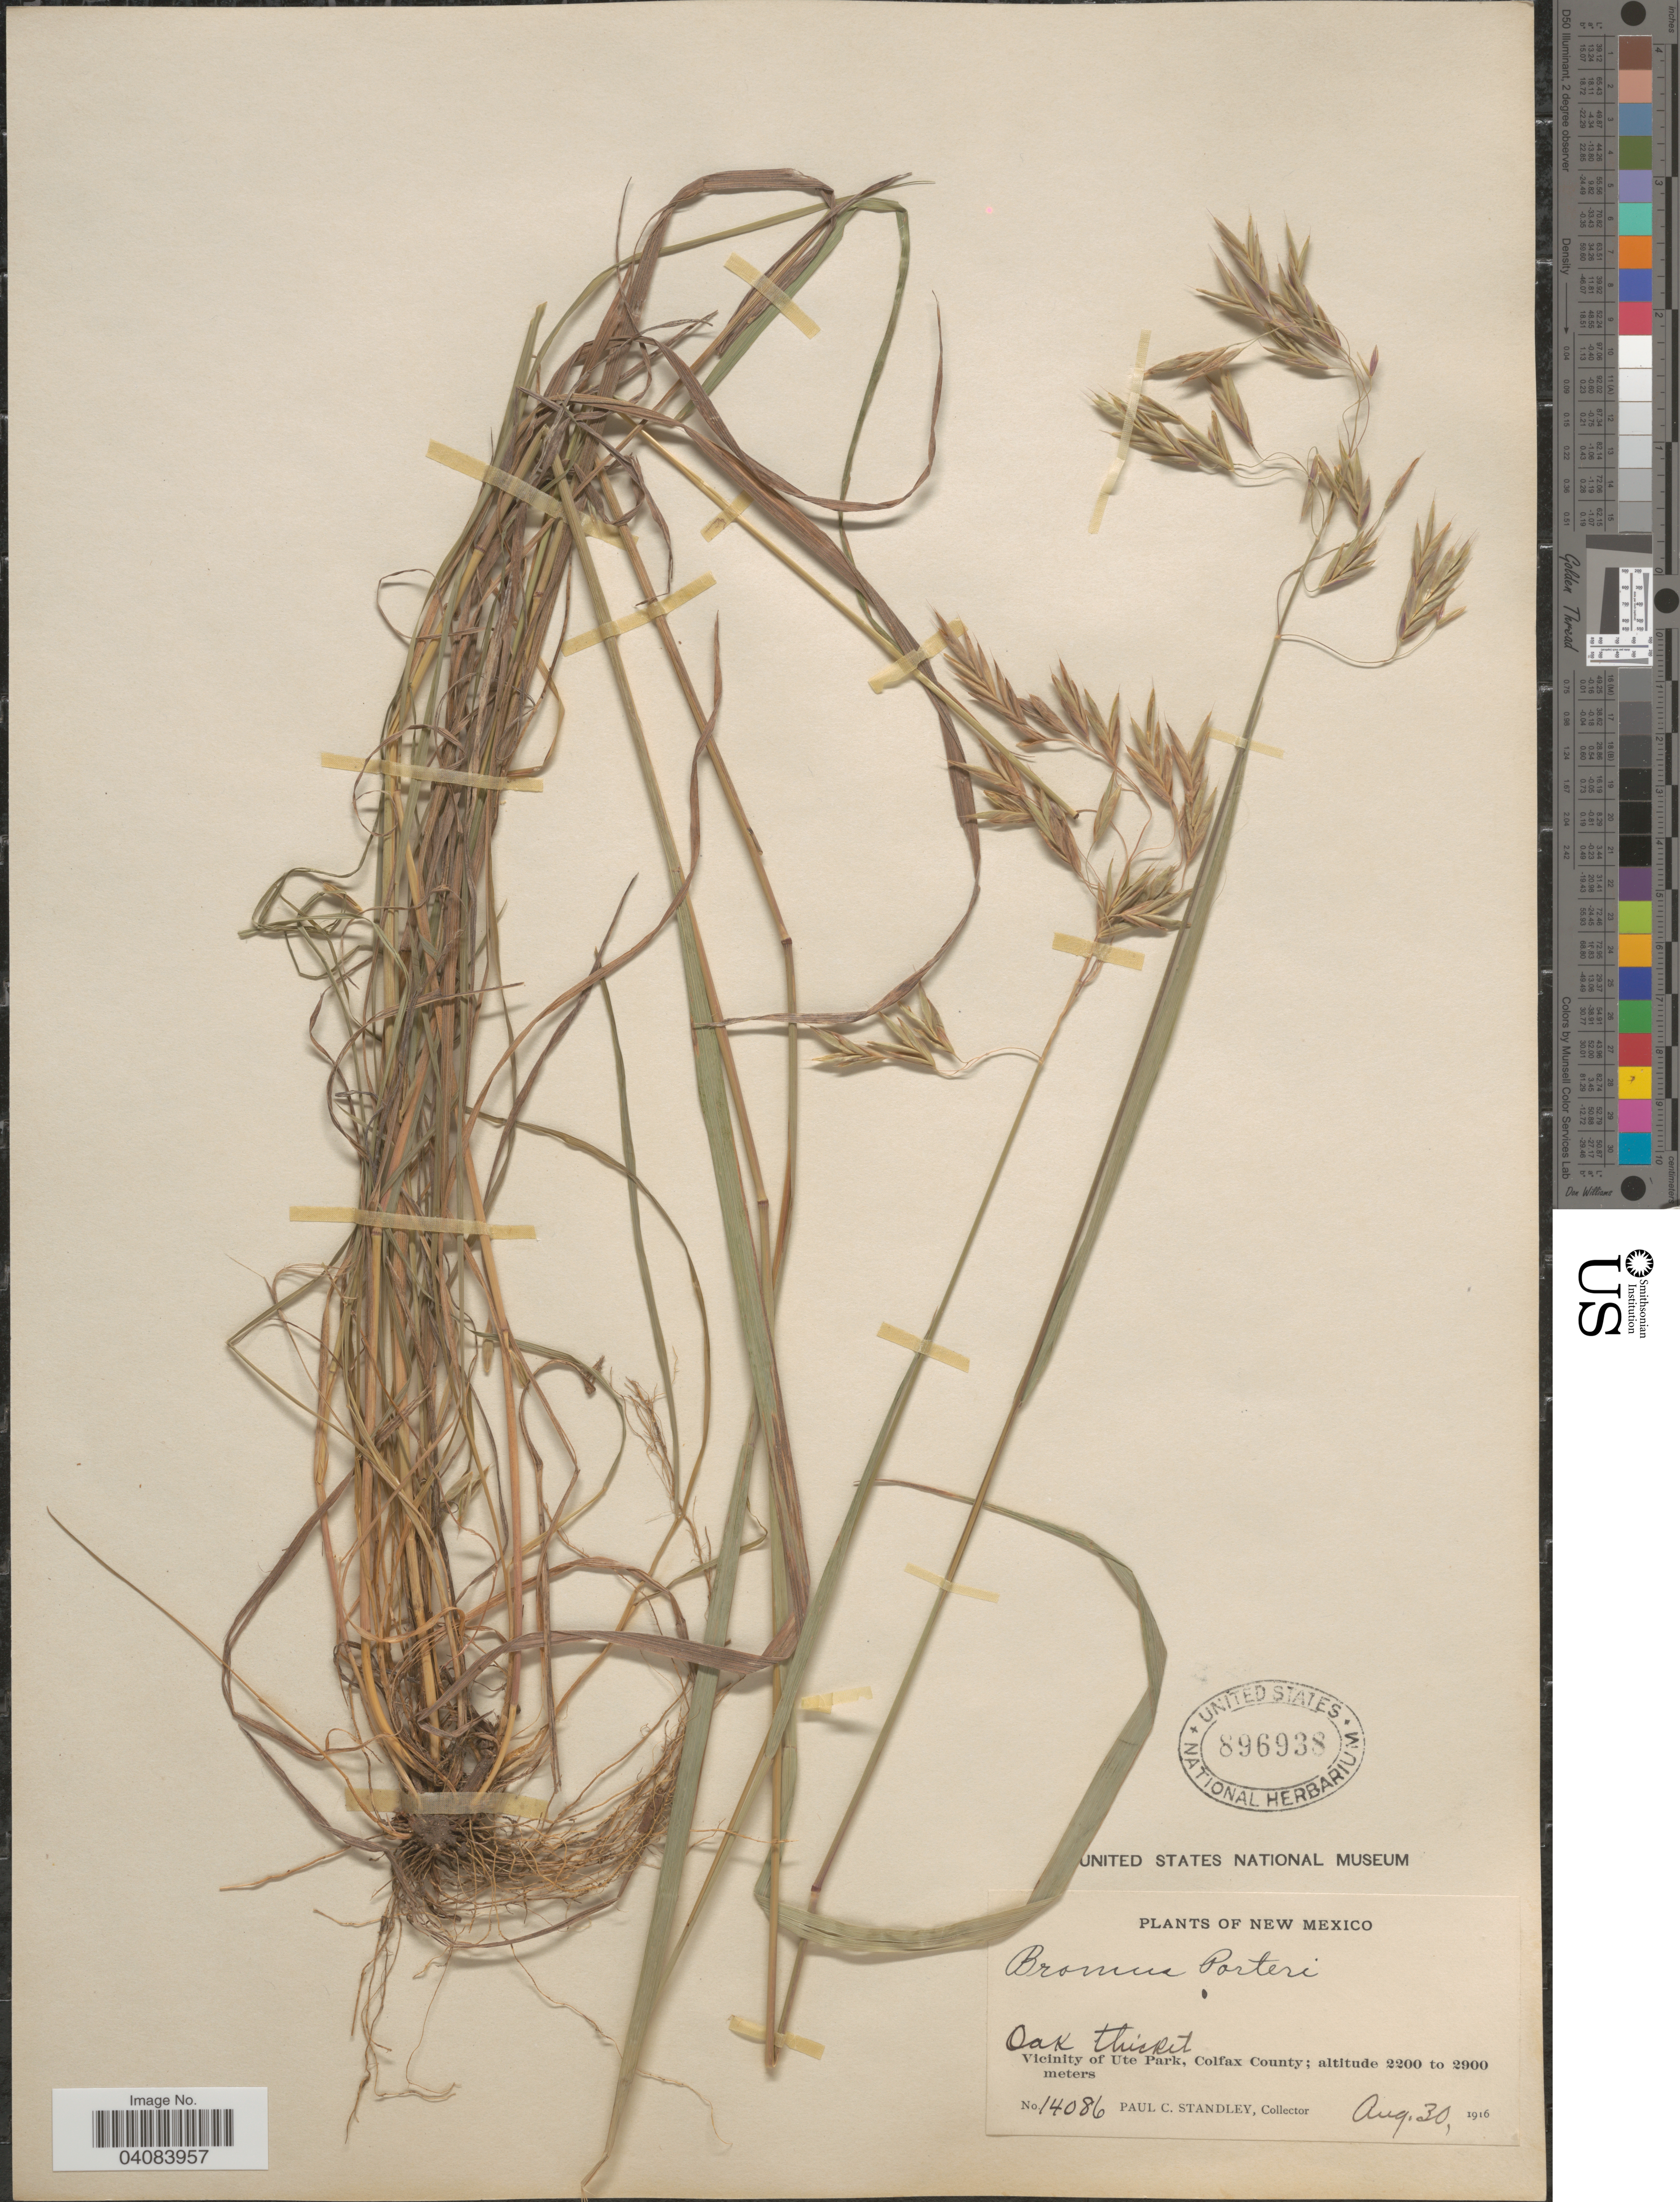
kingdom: Plantae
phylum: Tracheophyta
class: Liliopsida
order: Poales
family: Poaceae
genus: Bromus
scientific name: Bromus porteri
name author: (J.M. Coult.) Nash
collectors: P. C. Standley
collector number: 14086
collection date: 1916-08-30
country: United States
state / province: New Mexico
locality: Oak thicket. Vicinity of Ute Park, Colfax County.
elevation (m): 2200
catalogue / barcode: US 896938